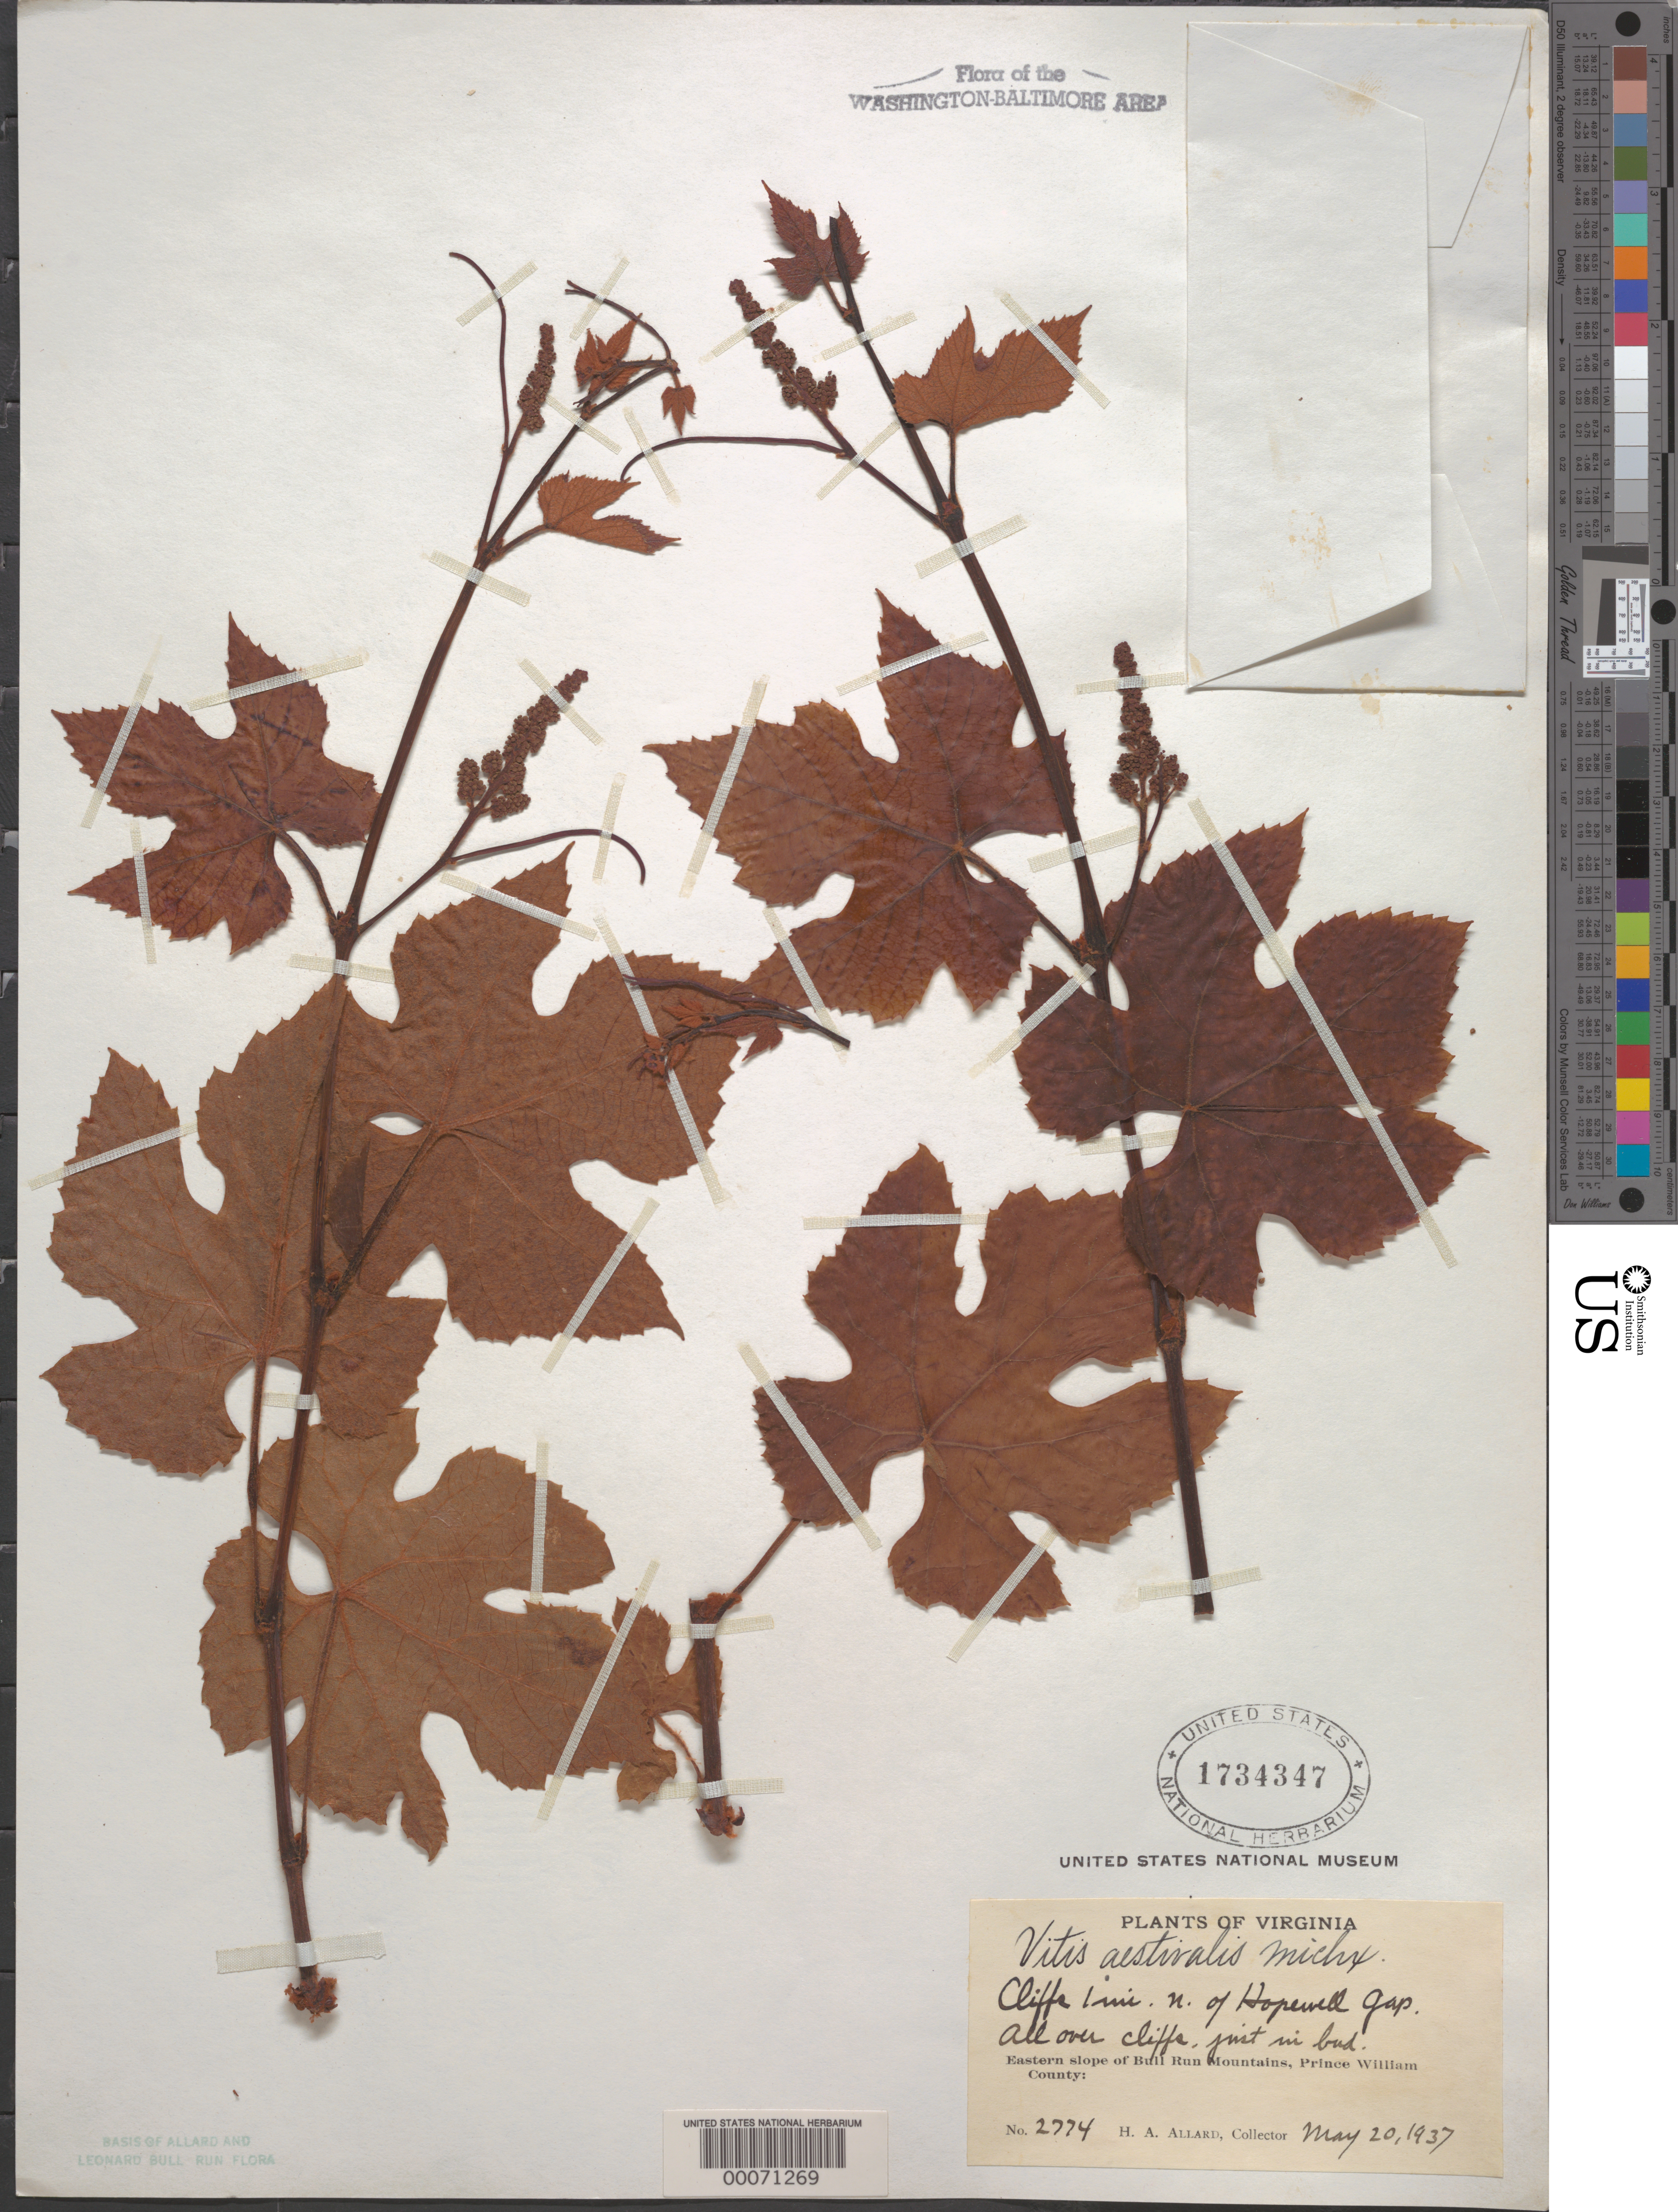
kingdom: Plantae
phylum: Tracheophyta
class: Magnoliopsida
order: Vitales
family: Vitaceae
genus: Vitis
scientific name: Vitis aestivalis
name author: Michx.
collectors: H. A. Allard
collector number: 2774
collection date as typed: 20 May 1937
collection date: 1937-05-20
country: United States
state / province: Virginia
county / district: Prince William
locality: North of Hopewell Gap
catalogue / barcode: US 1734347